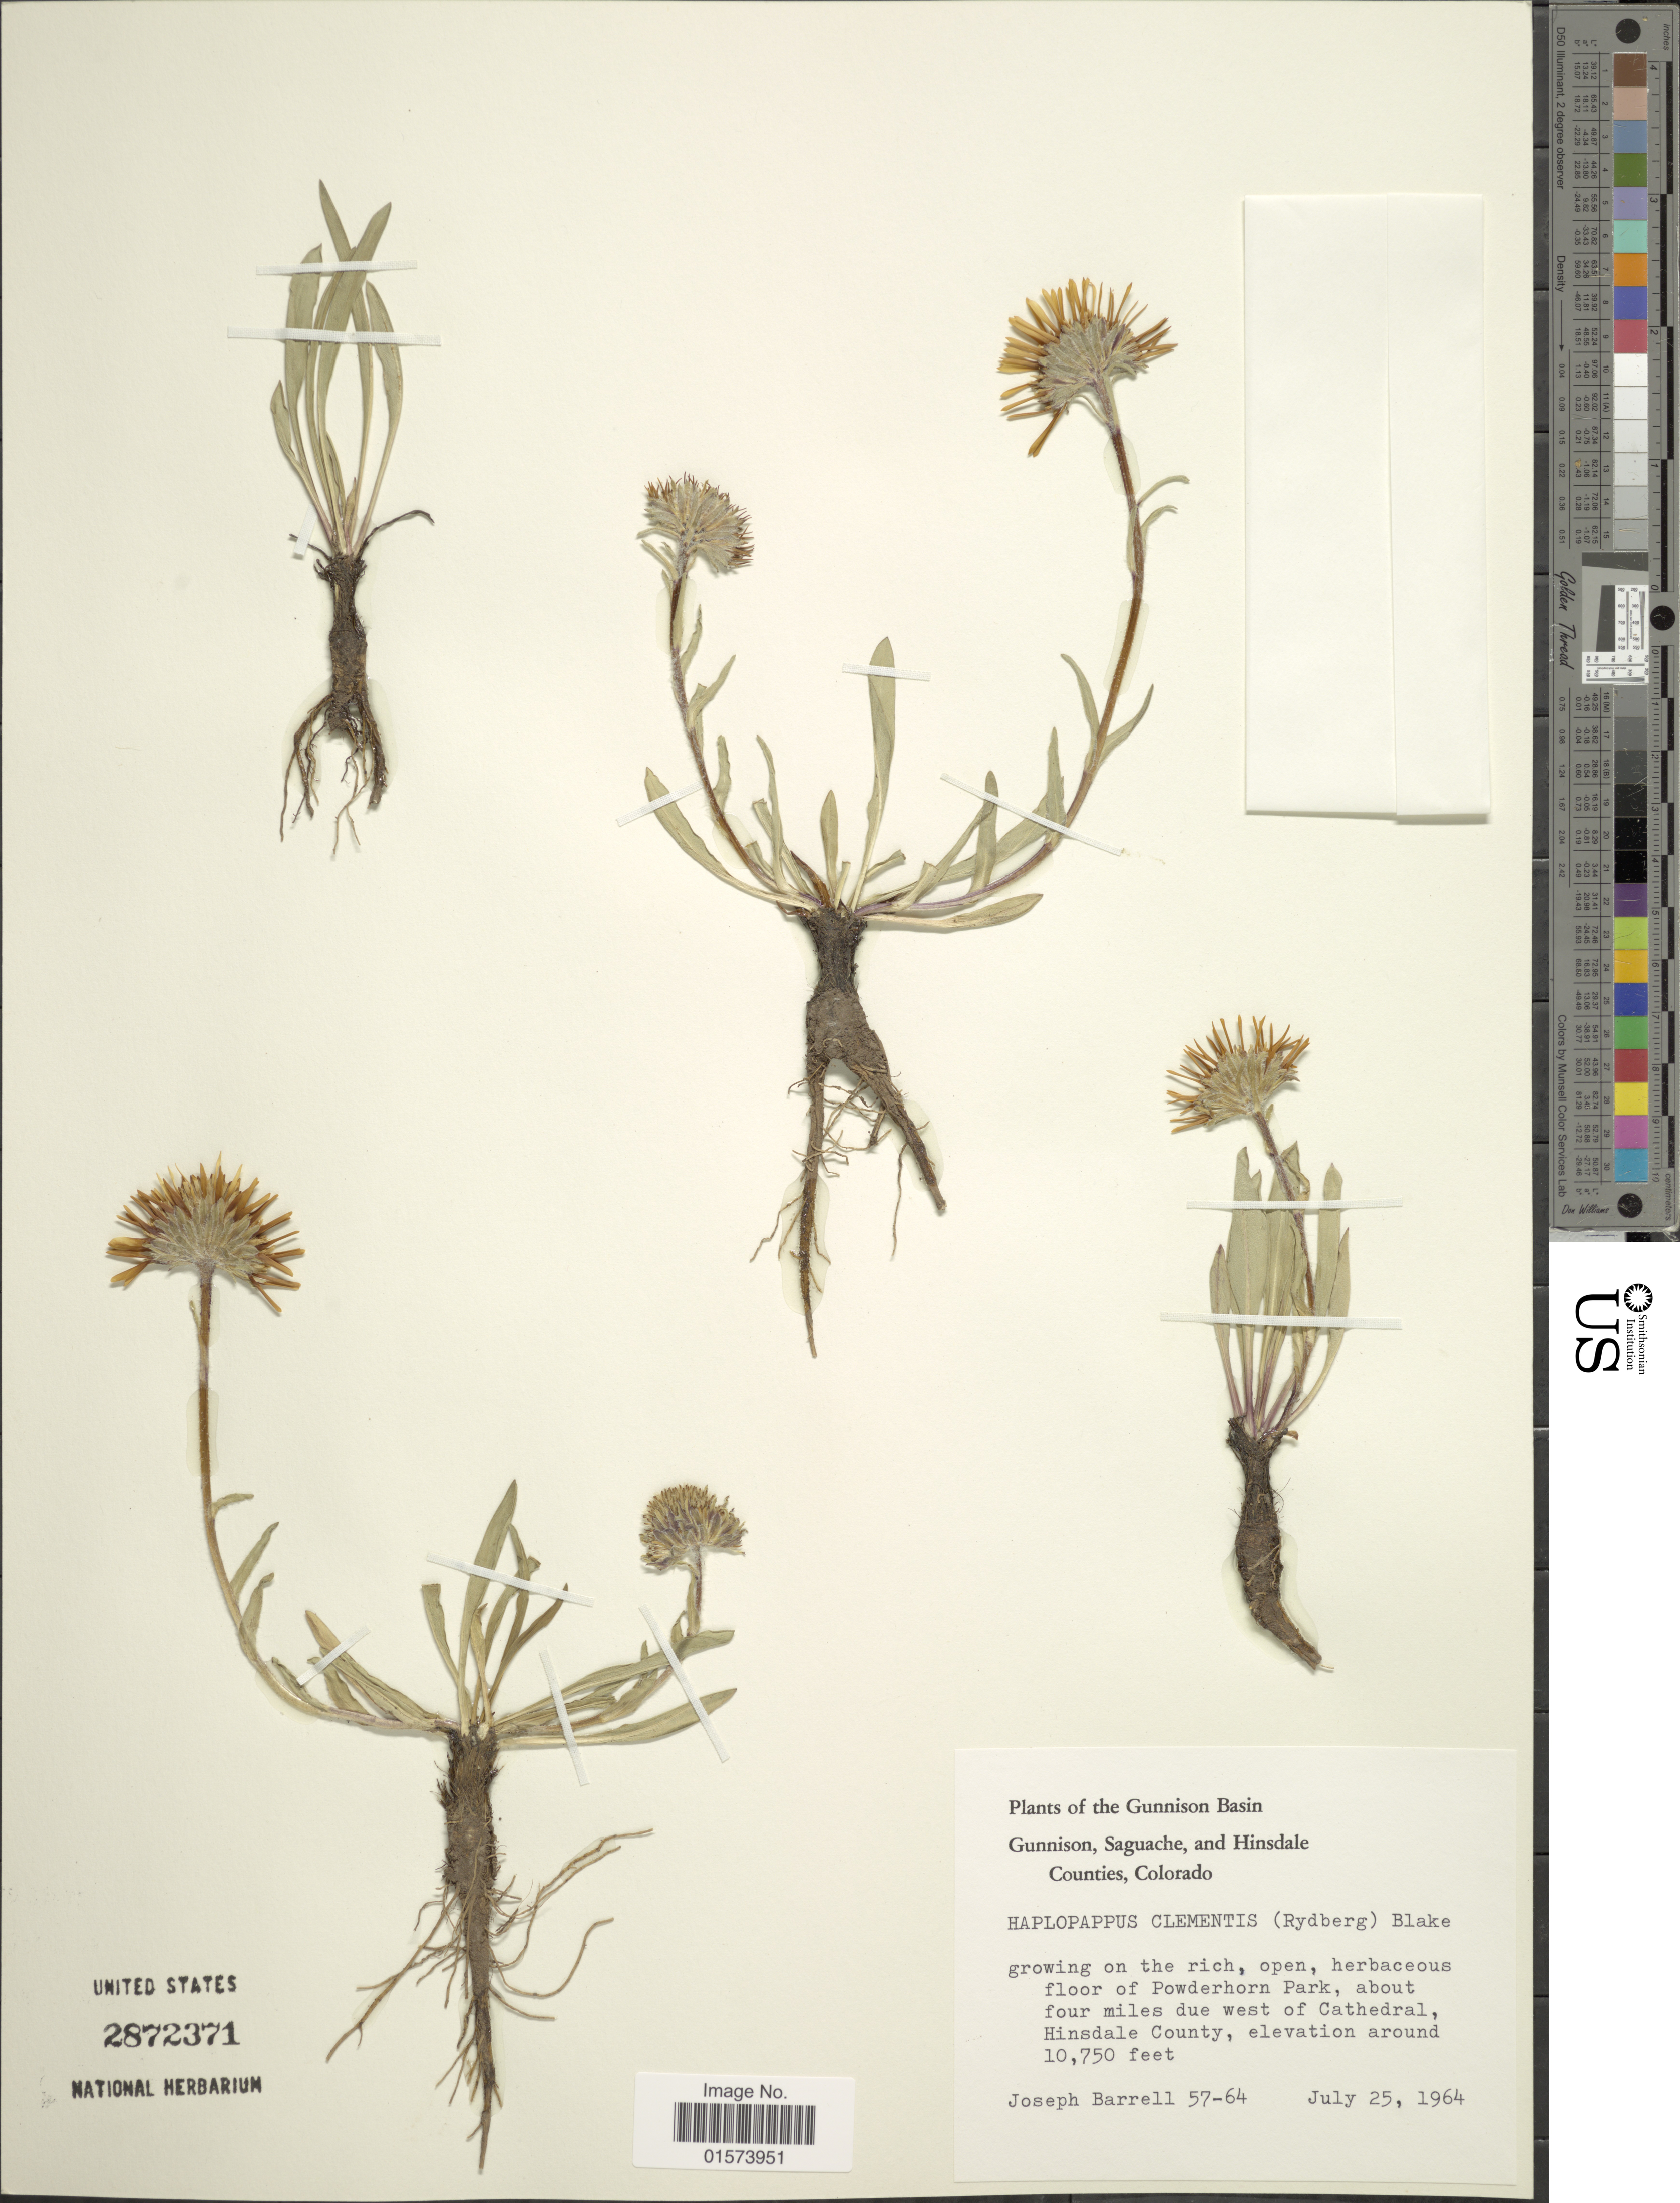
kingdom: Plantae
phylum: Tracheophyta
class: Magnoliopsida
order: Asterales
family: Asteraceae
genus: Pyrrocoma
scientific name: Pyrrocoma clementis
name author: Rydb.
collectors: J. Barrell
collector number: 57-64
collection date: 1964-07-25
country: United States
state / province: Colorado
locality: Gunnison Basin, Gunnison, Saguache, and Hinsdale Counties, growing on the rich, open herbaceous floor of Powderhorn Park, about four miles due west of Cathedral Hinsdale County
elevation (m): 3277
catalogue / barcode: US 2872371